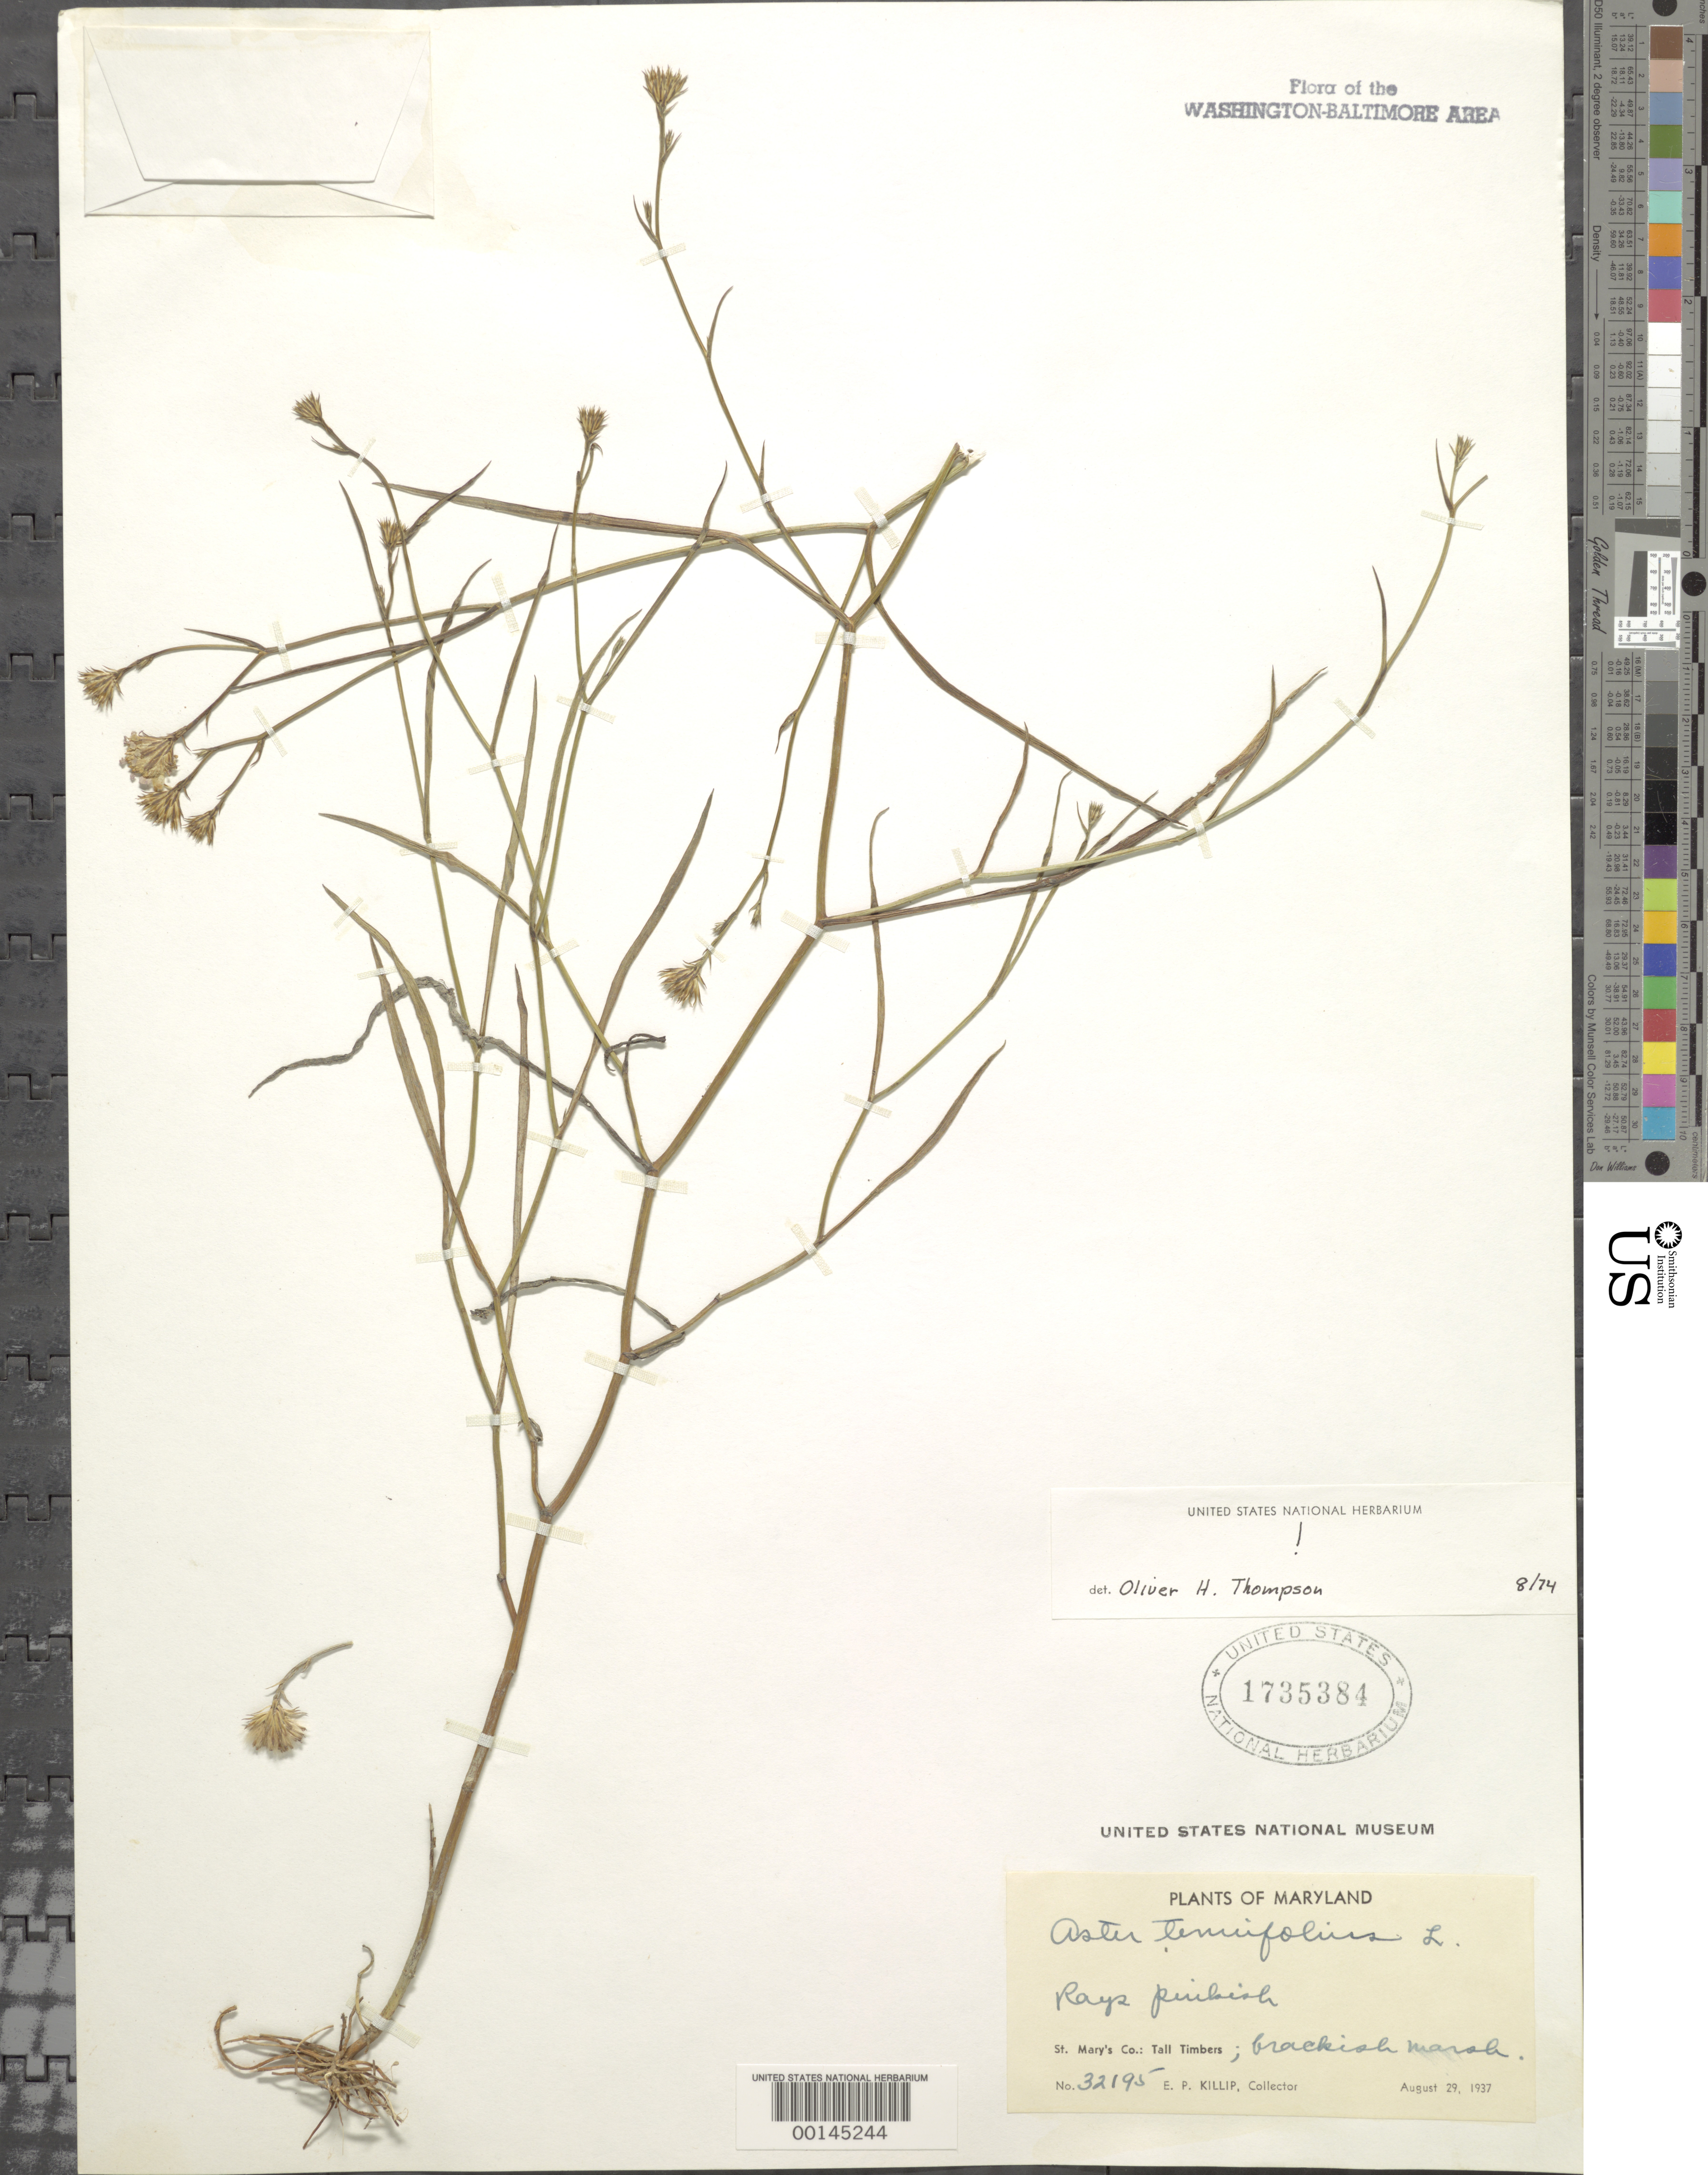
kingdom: Plantae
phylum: Tracheophyta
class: Magnoliopsida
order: Asterales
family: Asteraceae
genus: Symphyotrichum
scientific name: Symphyotrichum tenuifolium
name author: (L.) G.L. Nesom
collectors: E. P. Killip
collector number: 32195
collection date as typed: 29 Aug 1937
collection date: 1937-08-29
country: United States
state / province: Maryland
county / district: St. Mary's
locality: Tall Timbers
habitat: Brackish marsh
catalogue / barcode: US 1735384